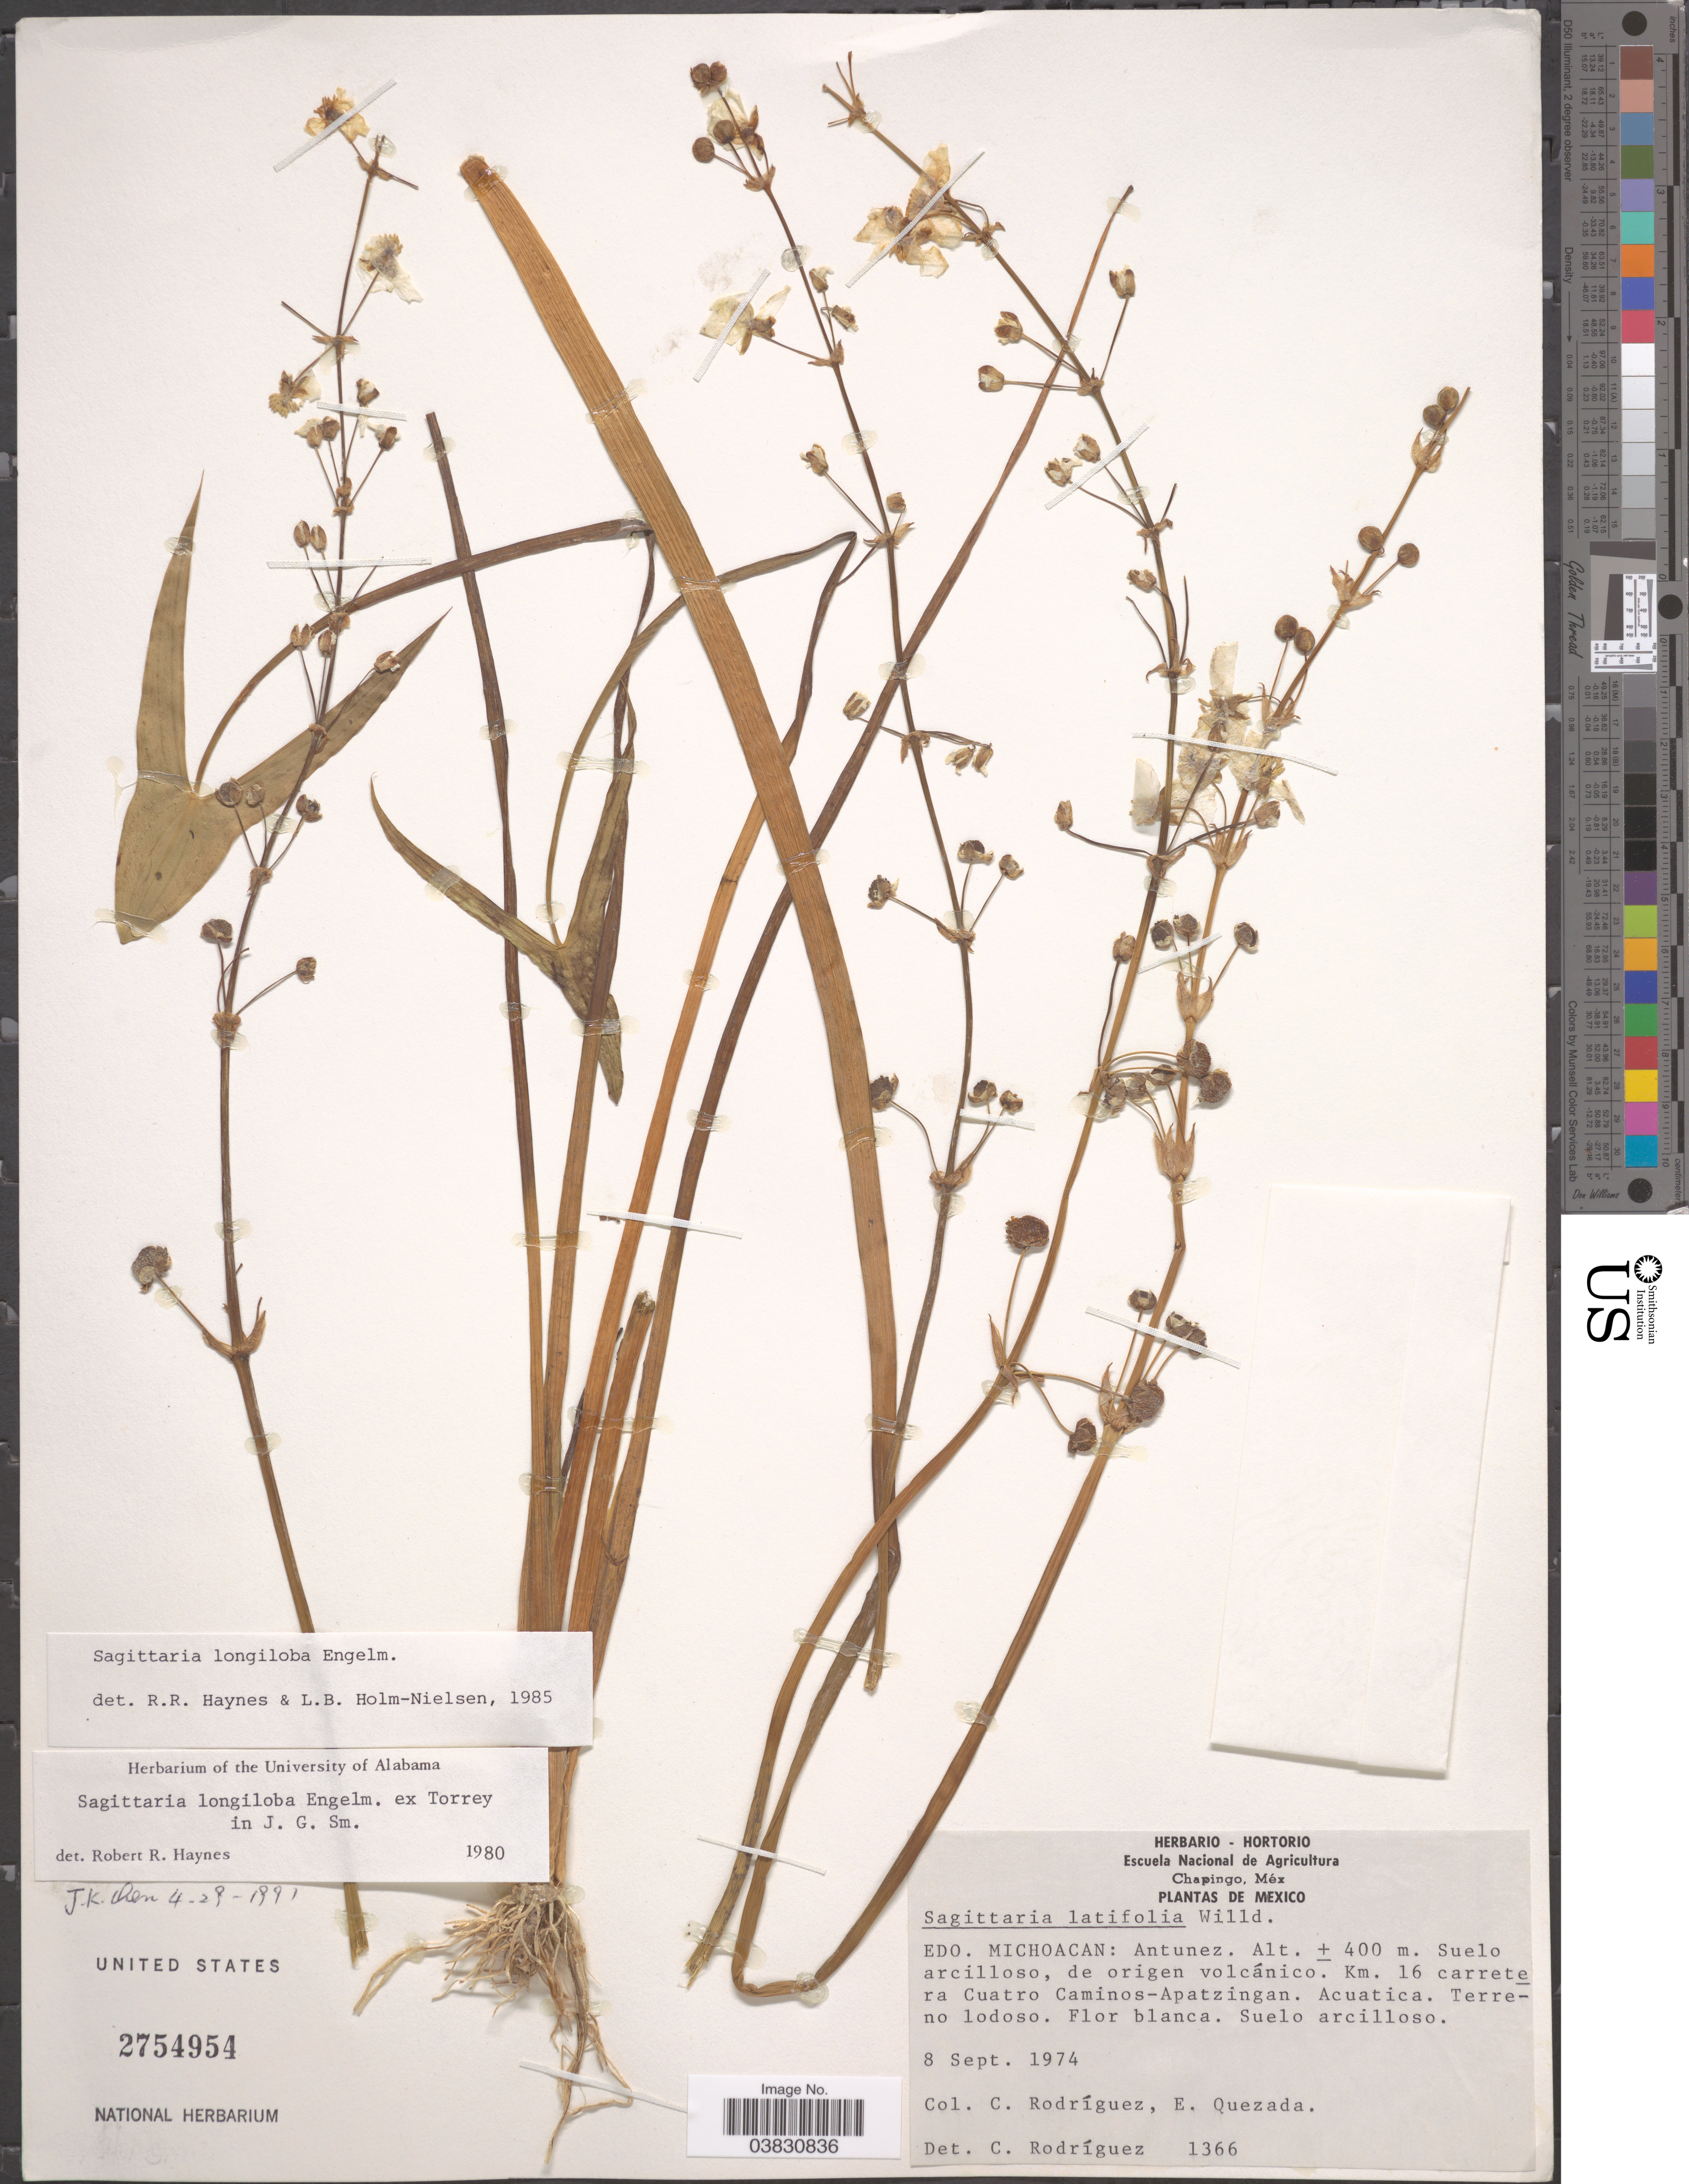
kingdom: Plantae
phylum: Tracheophyta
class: Liliopsida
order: Alismatales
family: Alismataceae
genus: Sagittaria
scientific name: Sagittaria longiloba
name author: Engelm. ex J.G. Sm.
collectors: C. Rodríguez-Flores & E. Quezada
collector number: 1366?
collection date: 1974-09-08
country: Mexico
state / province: Michoacán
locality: Antunez. Km. 16 carretera Cuatro Caminos-Apatzingan.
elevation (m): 400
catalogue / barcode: US 2754954